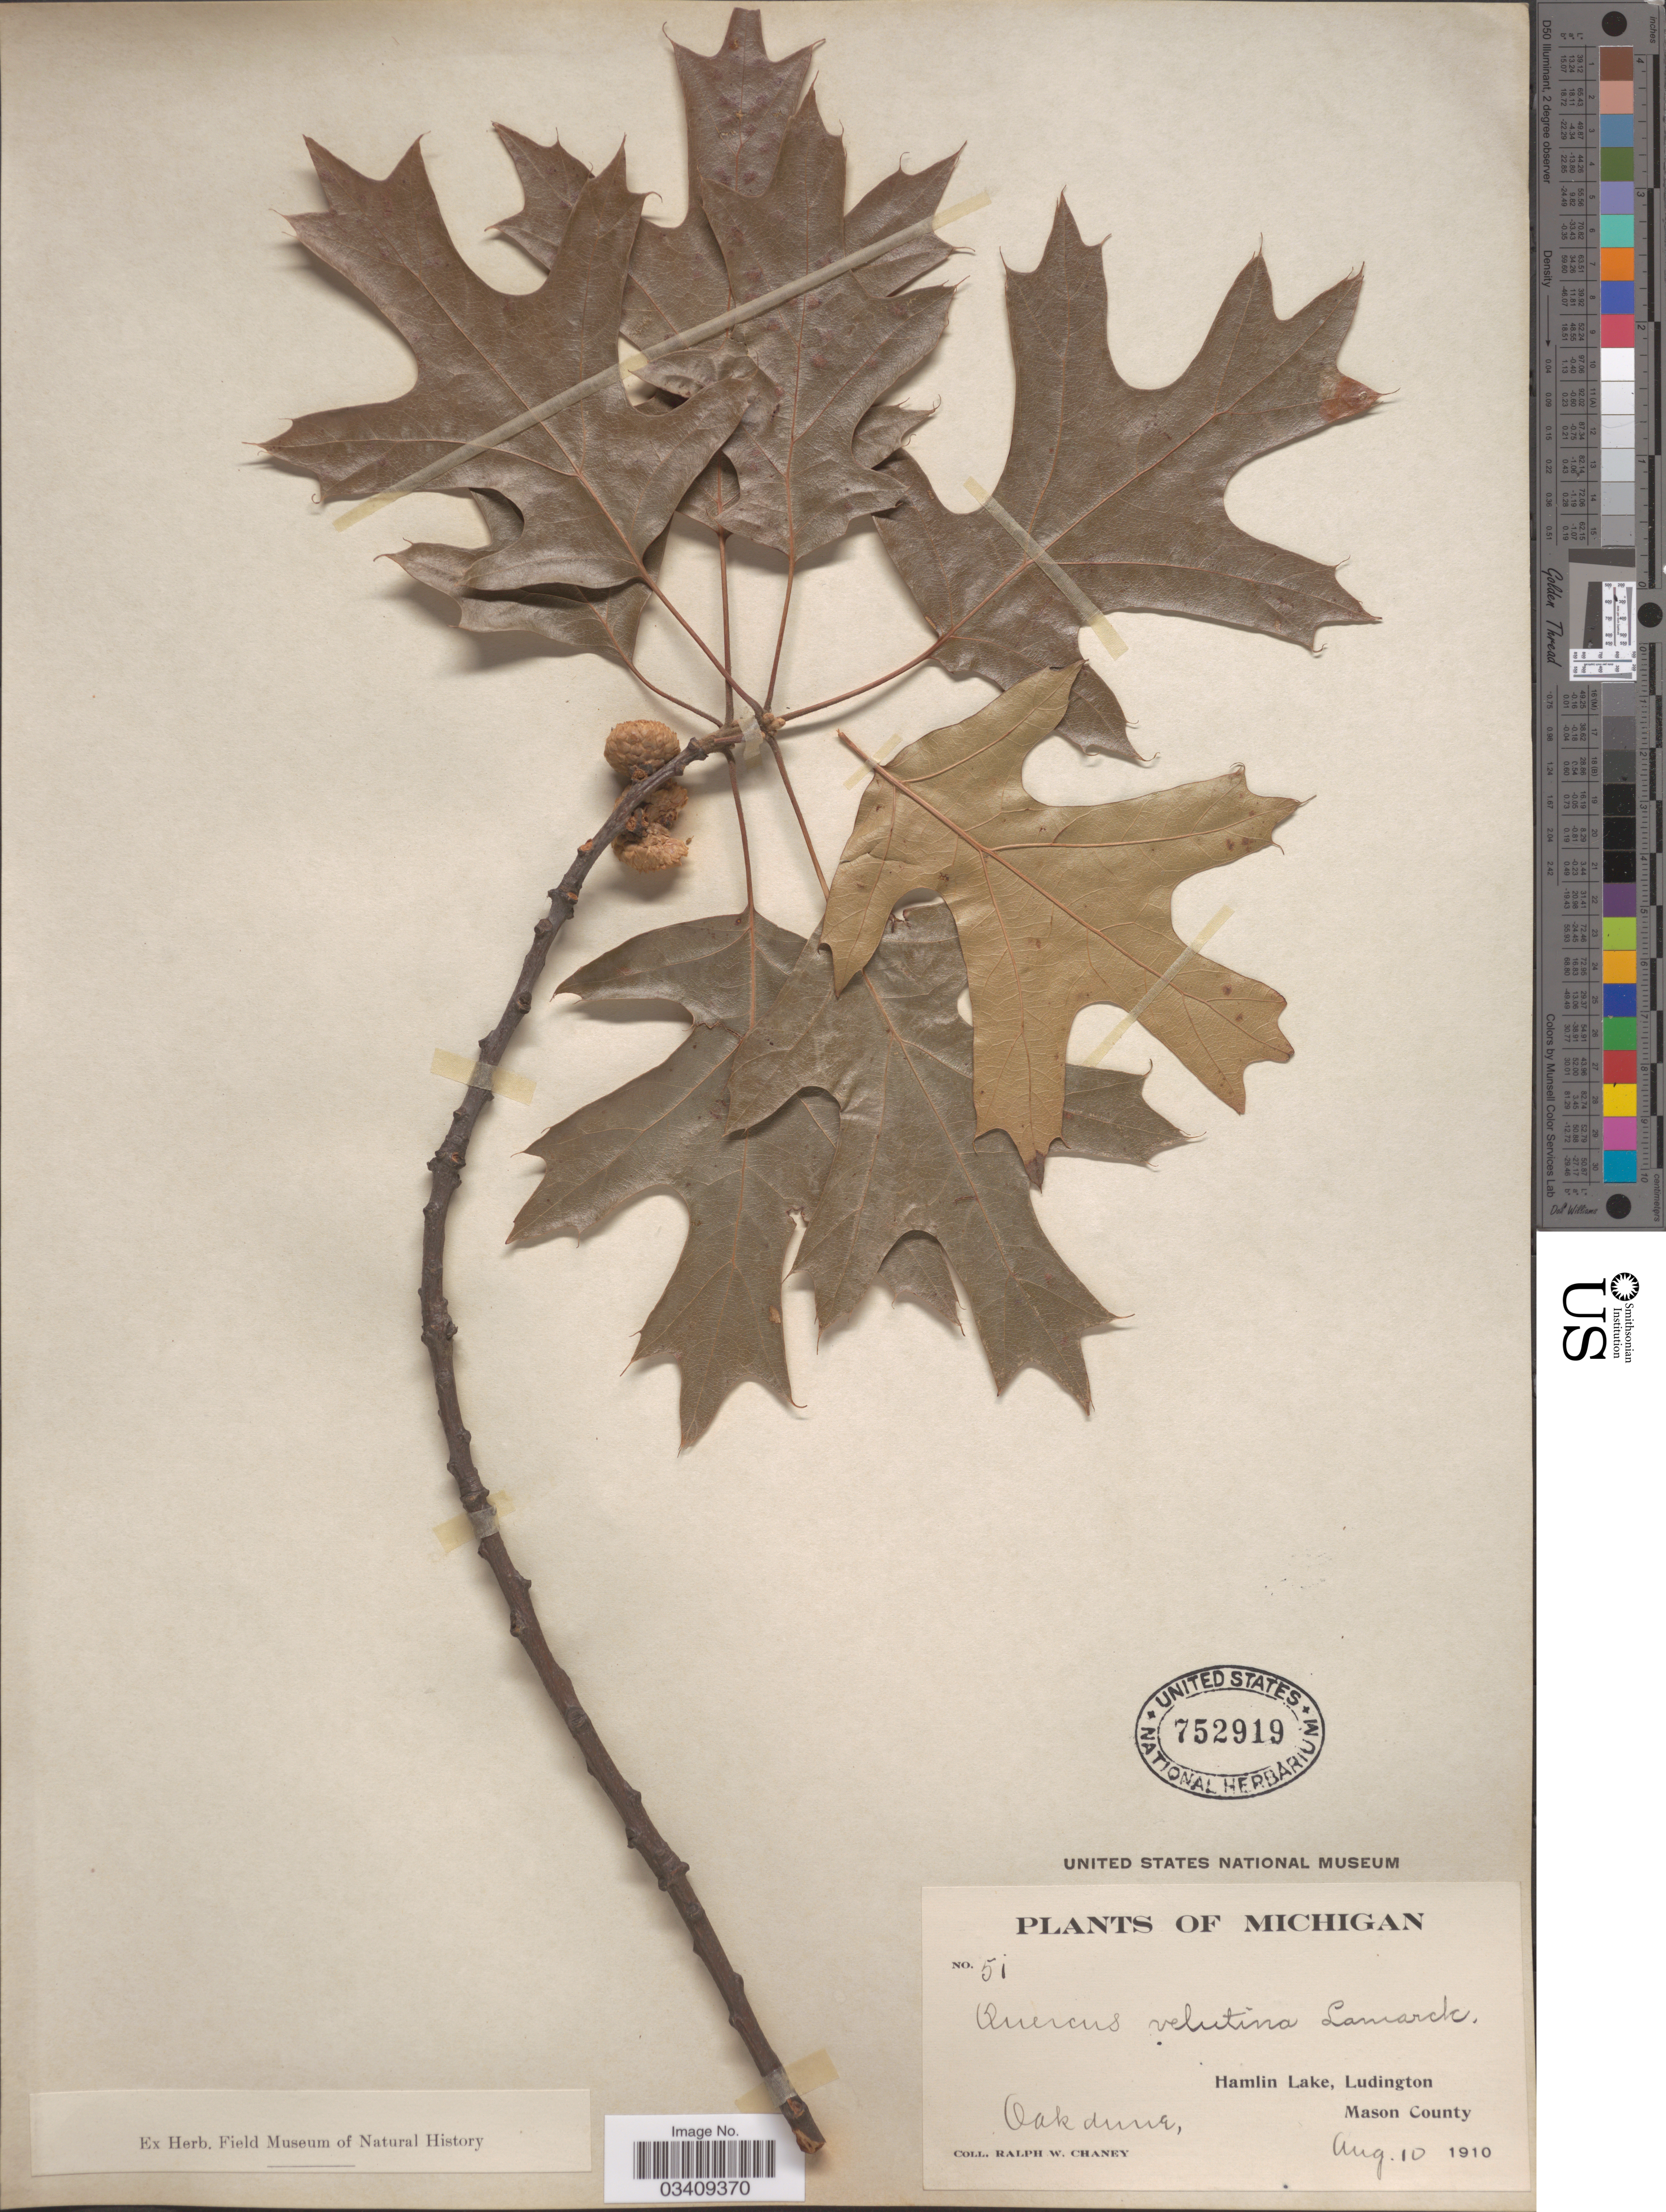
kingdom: Plantae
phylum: Tracheophyta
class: Magnoliopsida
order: Fagales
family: Fagaceae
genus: Quercus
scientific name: Quercus velutina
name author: Lam.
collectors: R. Chaney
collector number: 51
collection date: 1910-08-10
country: United States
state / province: Michigan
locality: Hamlin Lake, Ludington. Mason County.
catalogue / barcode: US 752919